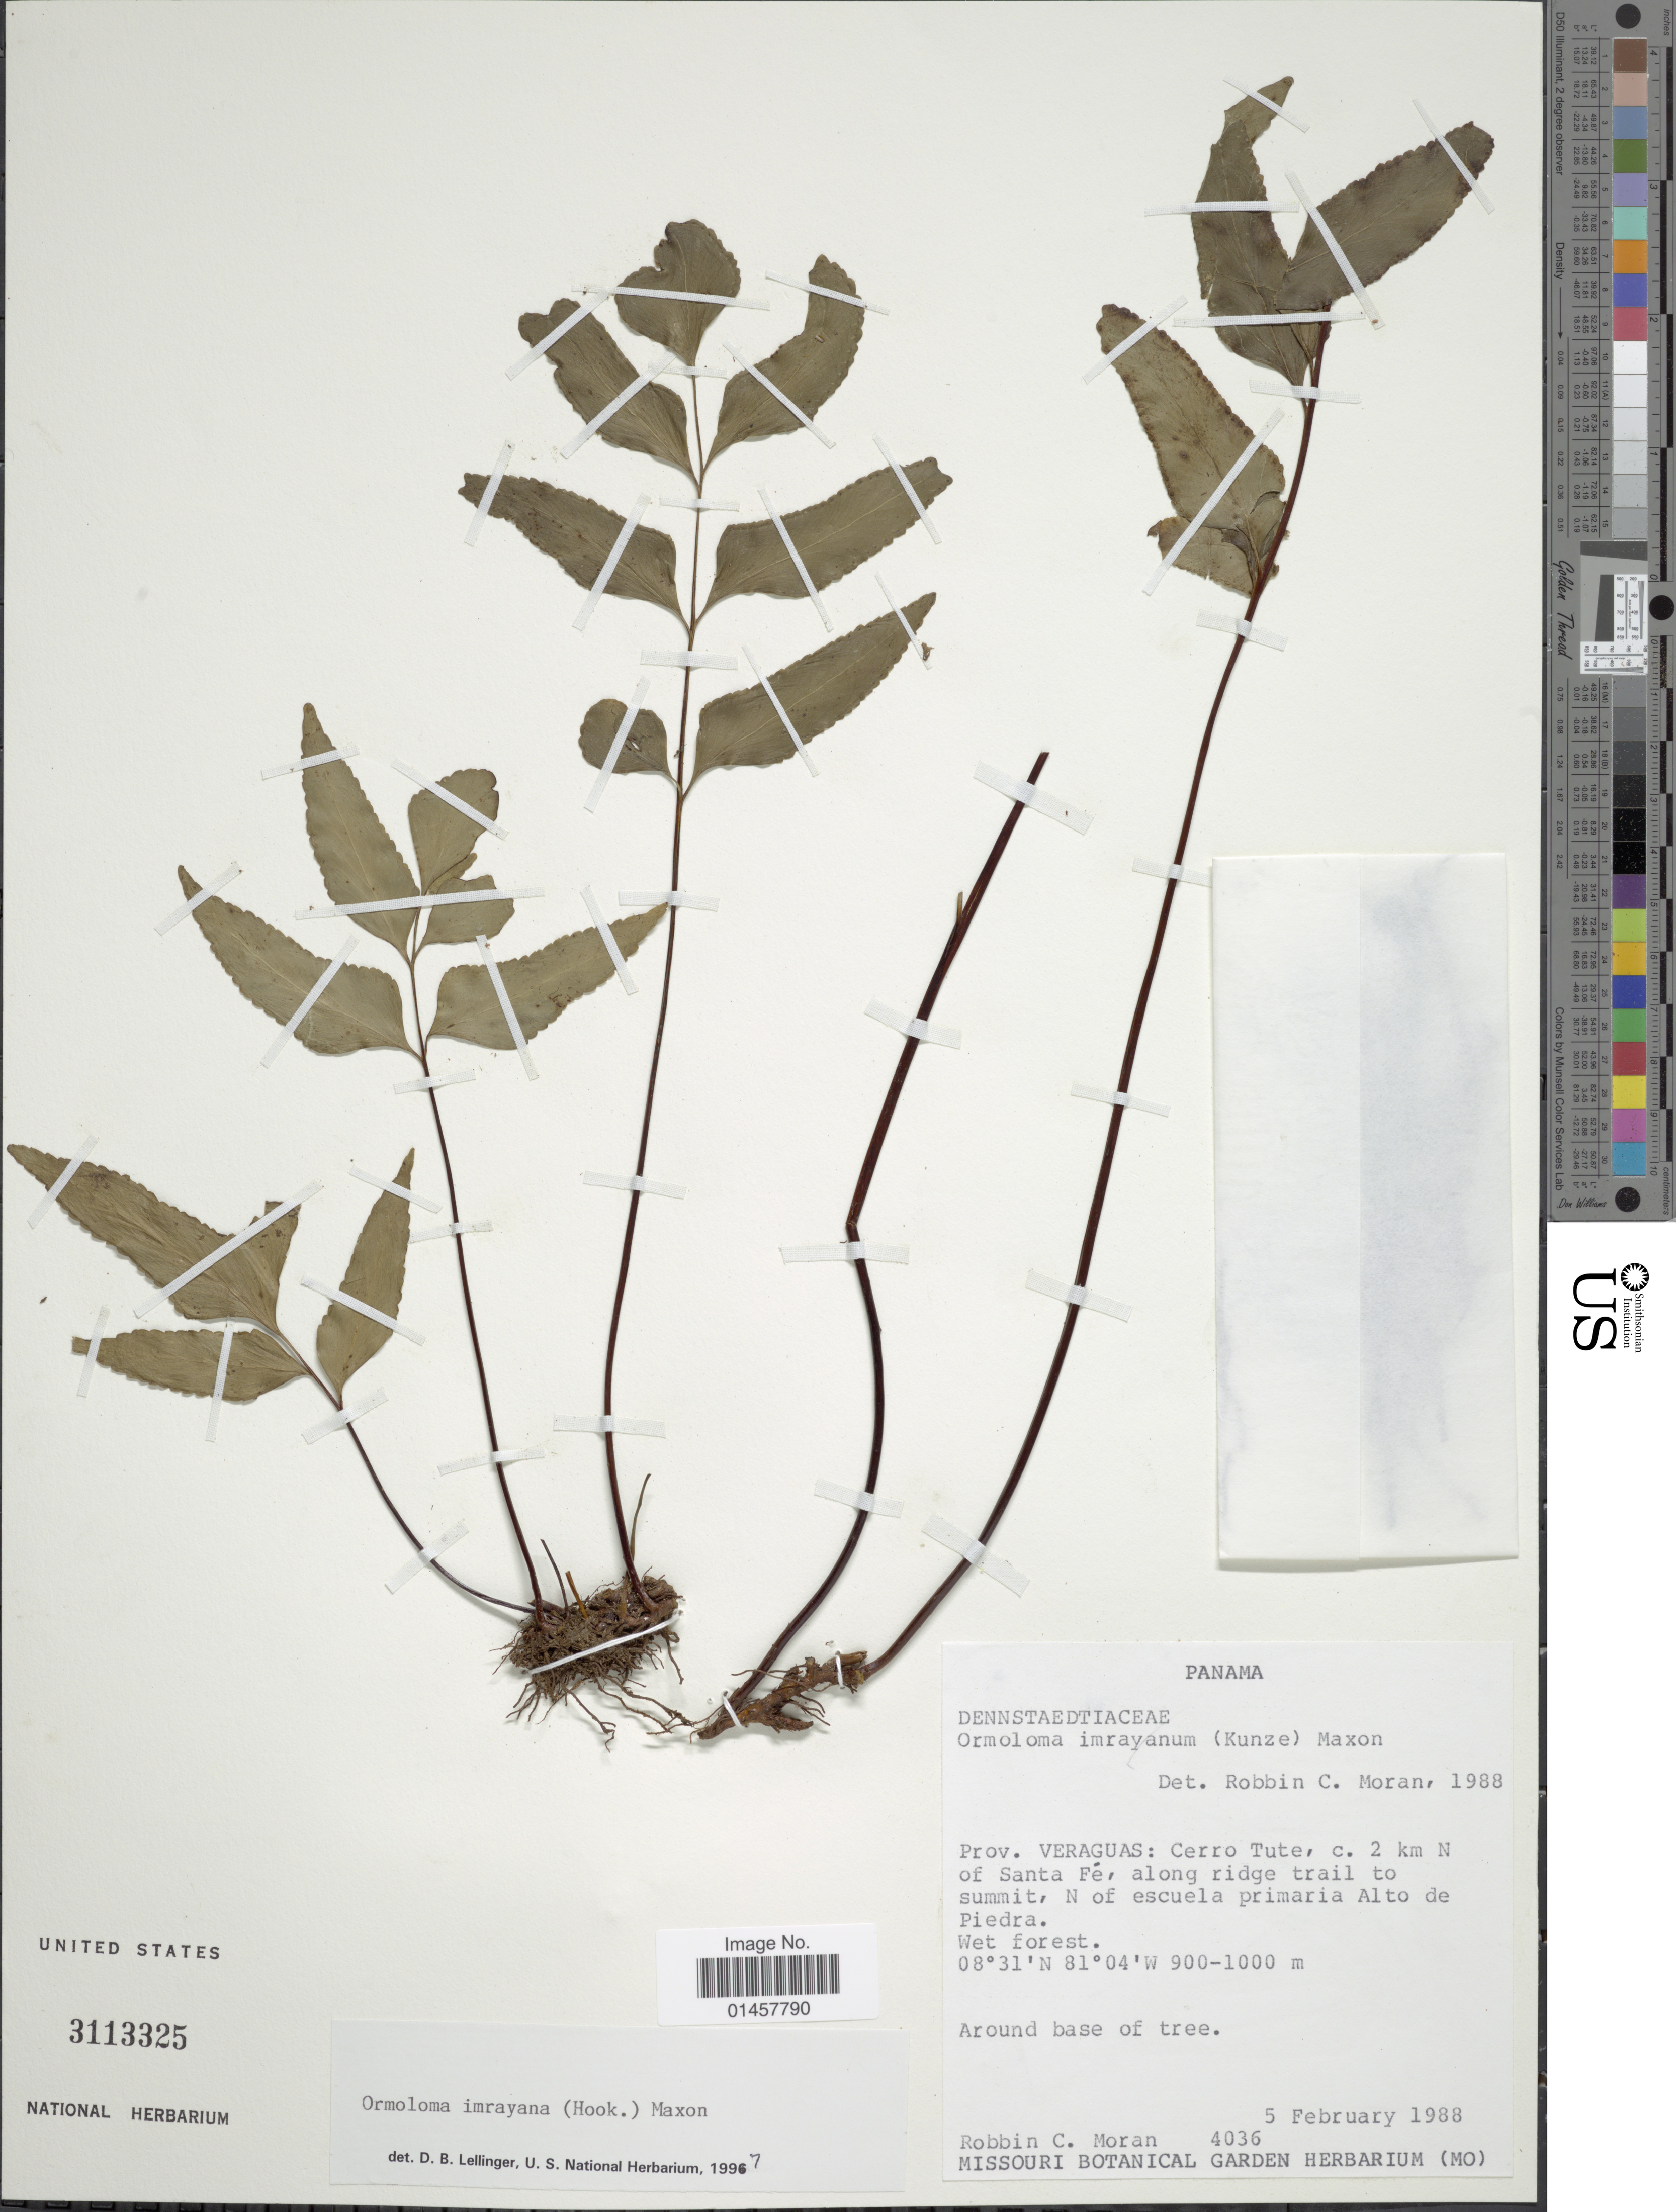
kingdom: Plantae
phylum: Tracheophyta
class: Polypodiopsida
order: Polypodiales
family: Lindsaeaceae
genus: Lindsaea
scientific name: Lindsaea imrayana comb. ined.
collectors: R. C. Moran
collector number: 4036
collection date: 1988-02-05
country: Panama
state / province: Veraguas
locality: Prov Veraguas: cerro Tute, c. 2km N of Santa Fé, along ridge trail to summit, N of escuela primaria alto de Piedra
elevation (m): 900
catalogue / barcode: US 3113325